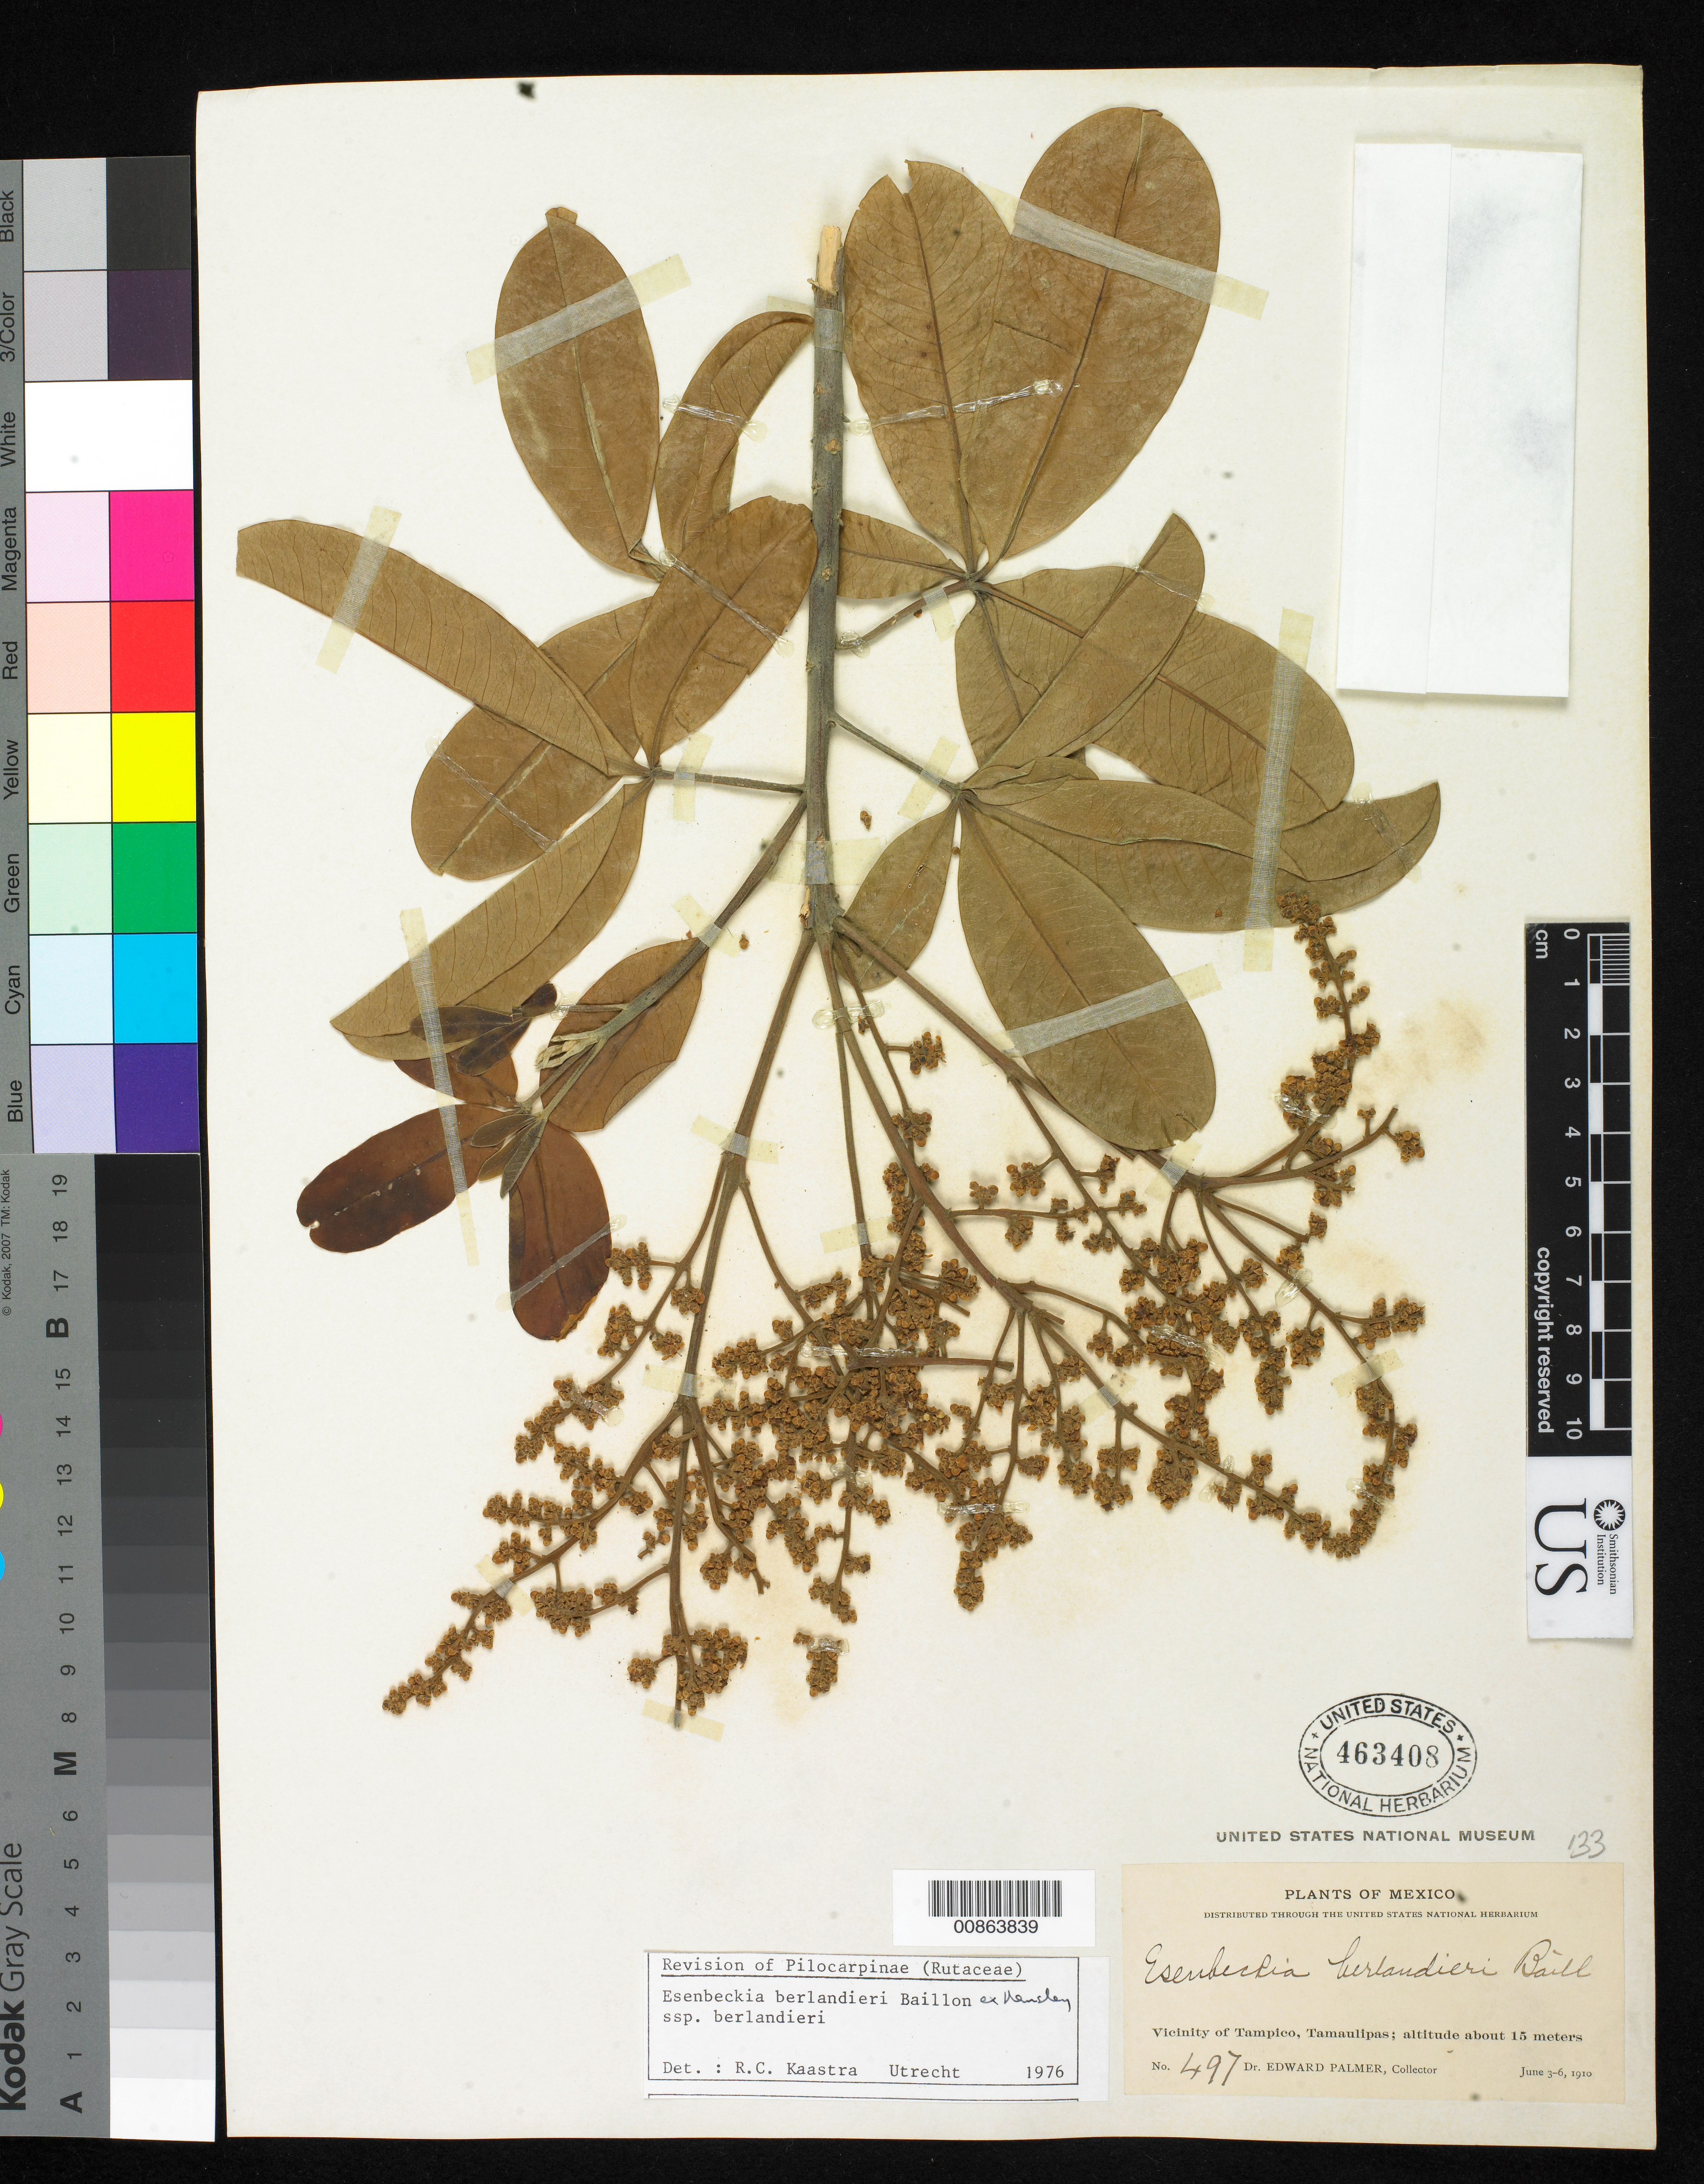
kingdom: Plantae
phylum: Tracheophyta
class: Magnoliopsida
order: Sapindales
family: Rutaceae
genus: Esenbeckia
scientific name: Esenbeckia berlandieri subsp. berlandieri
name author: Baill. ex Hemsl.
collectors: E. Palmer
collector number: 497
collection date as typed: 03 Jun 1910 to 06 Jun 1910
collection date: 1910-06-03/1910-06-06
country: Mexico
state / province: Tamaulipas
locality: Vicinity of Tampico, Tamaulipas.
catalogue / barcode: US 463408